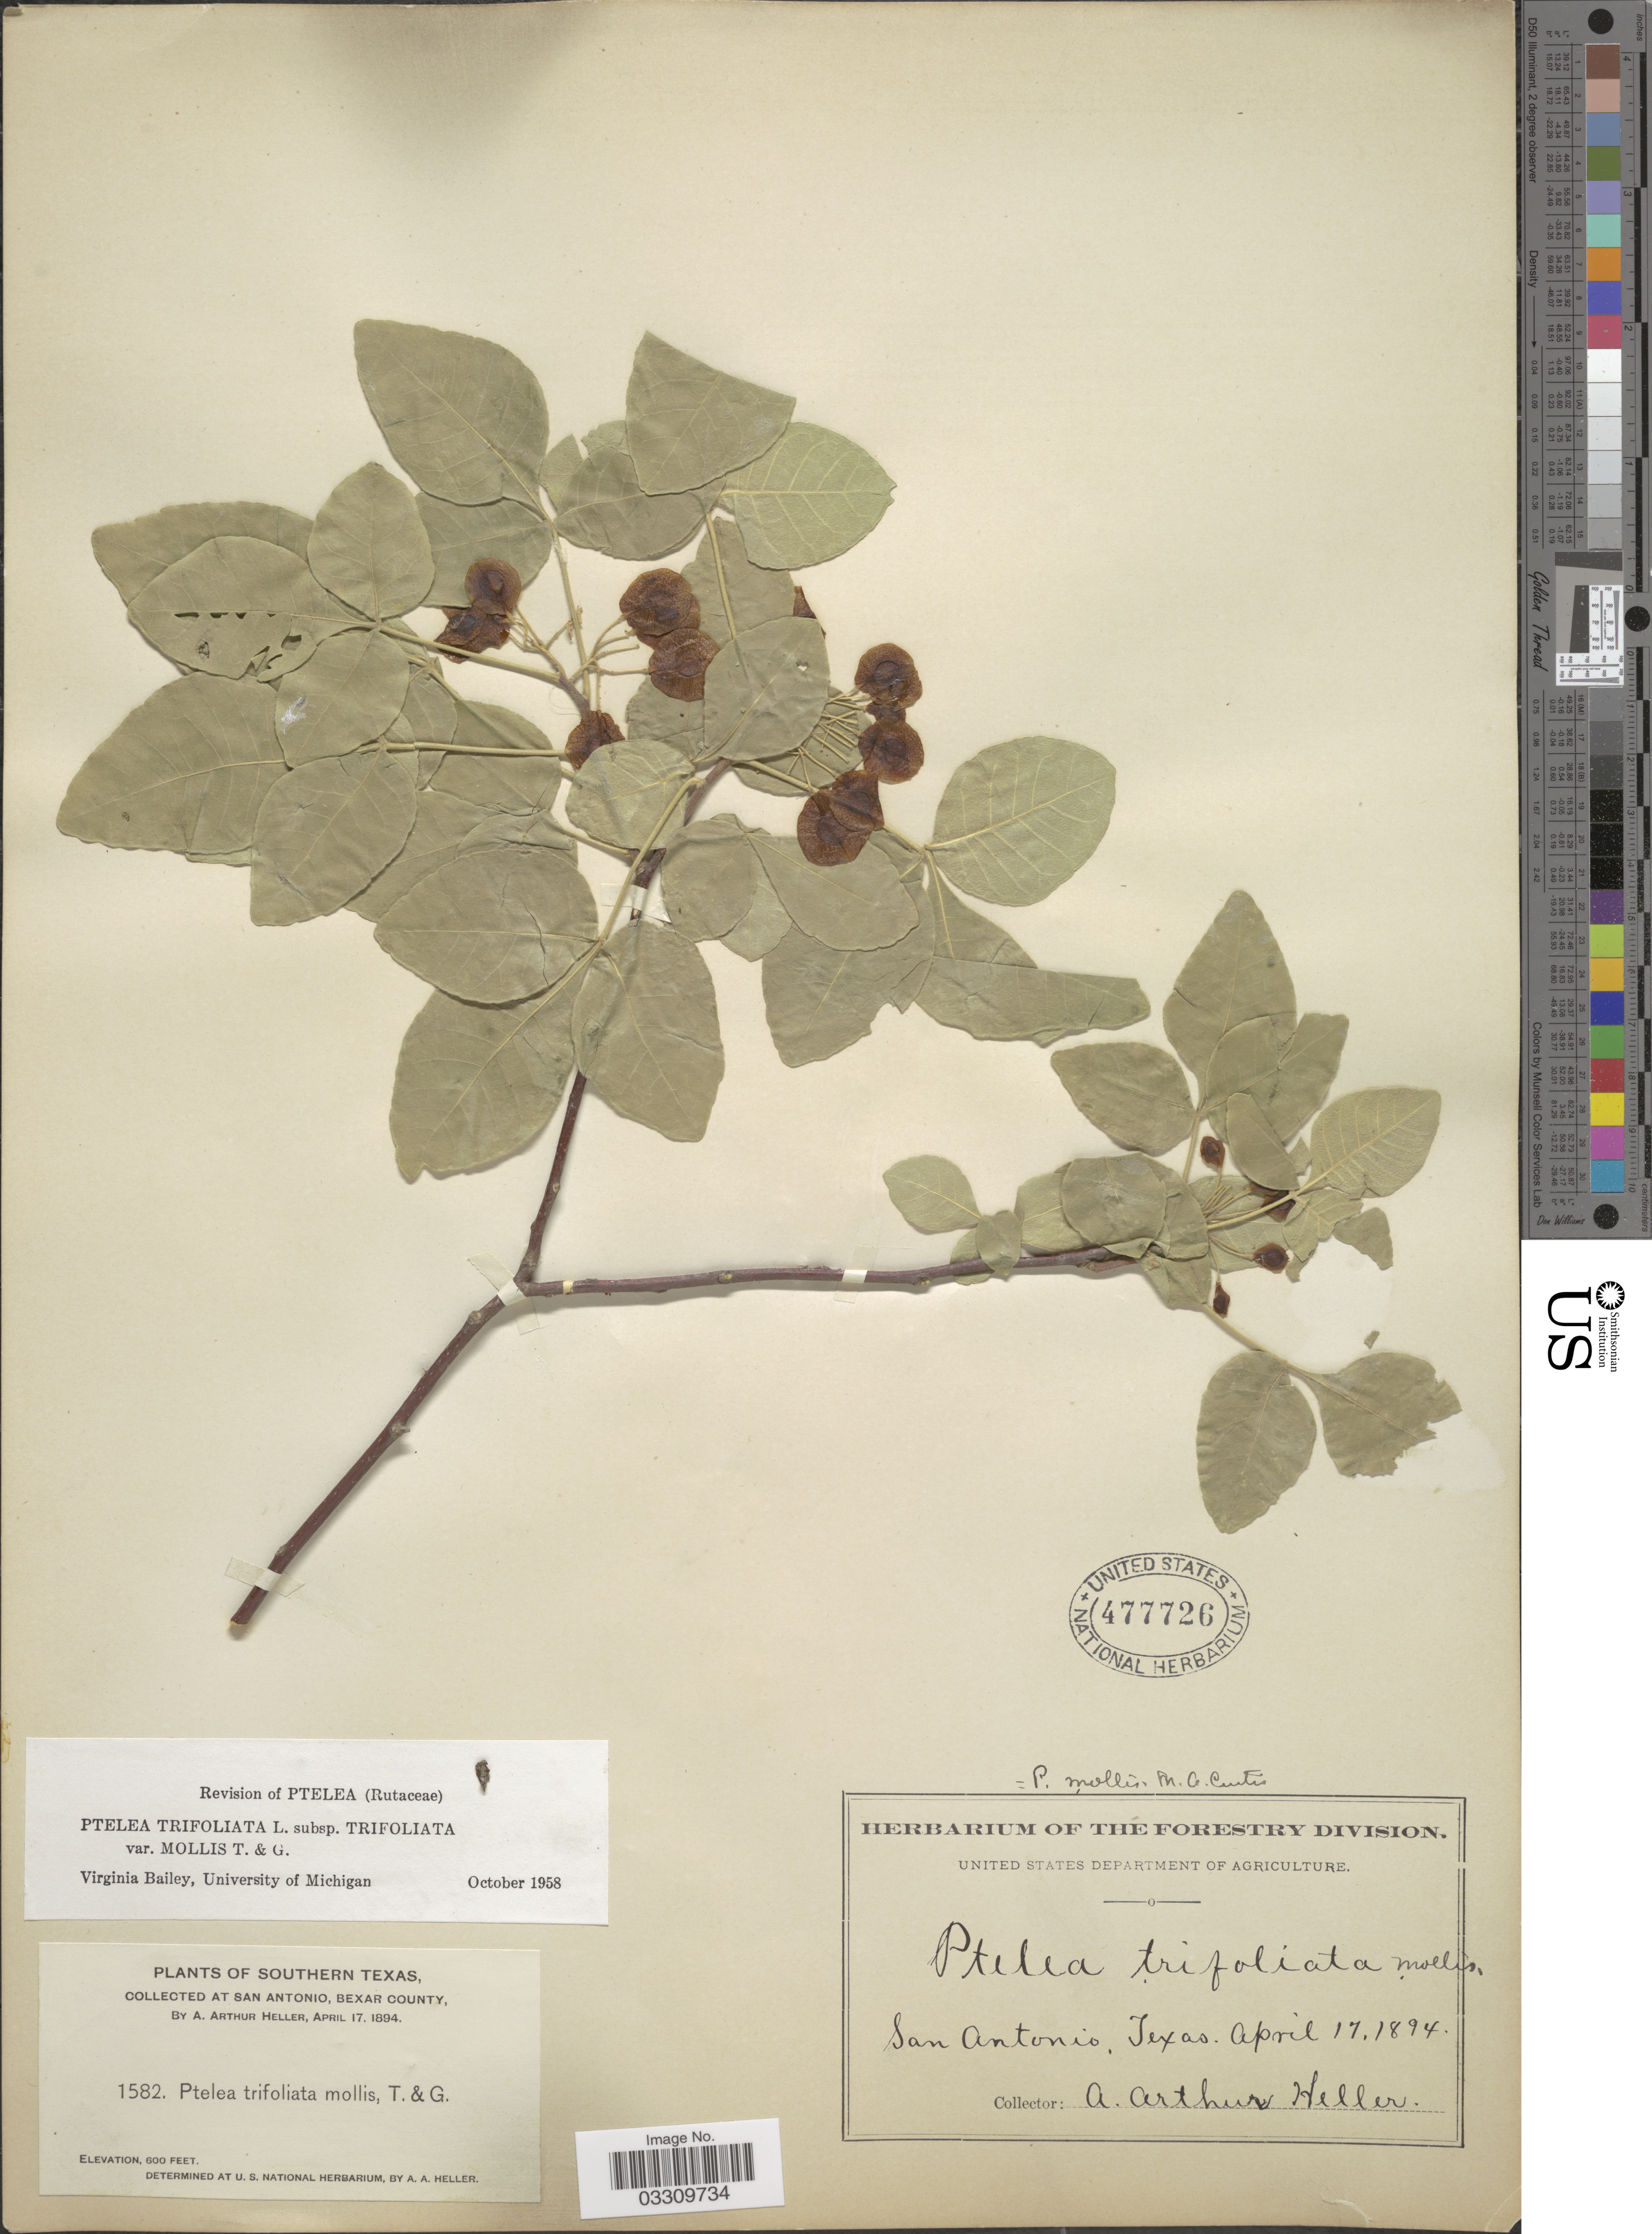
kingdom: Plantae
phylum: Tracheophyta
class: Magnoliopsida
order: Sapindales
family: Rutaceae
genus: Ptelea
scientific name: Ptelea trifoliata var. mollis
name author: Torr. & A. Gray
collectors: A. A. Heller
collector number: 1582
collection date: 1894-04-17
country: United States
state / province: Texas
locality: Southern Texas, at San Antonio, Bexar County.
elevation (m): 183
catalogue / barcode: US 477726